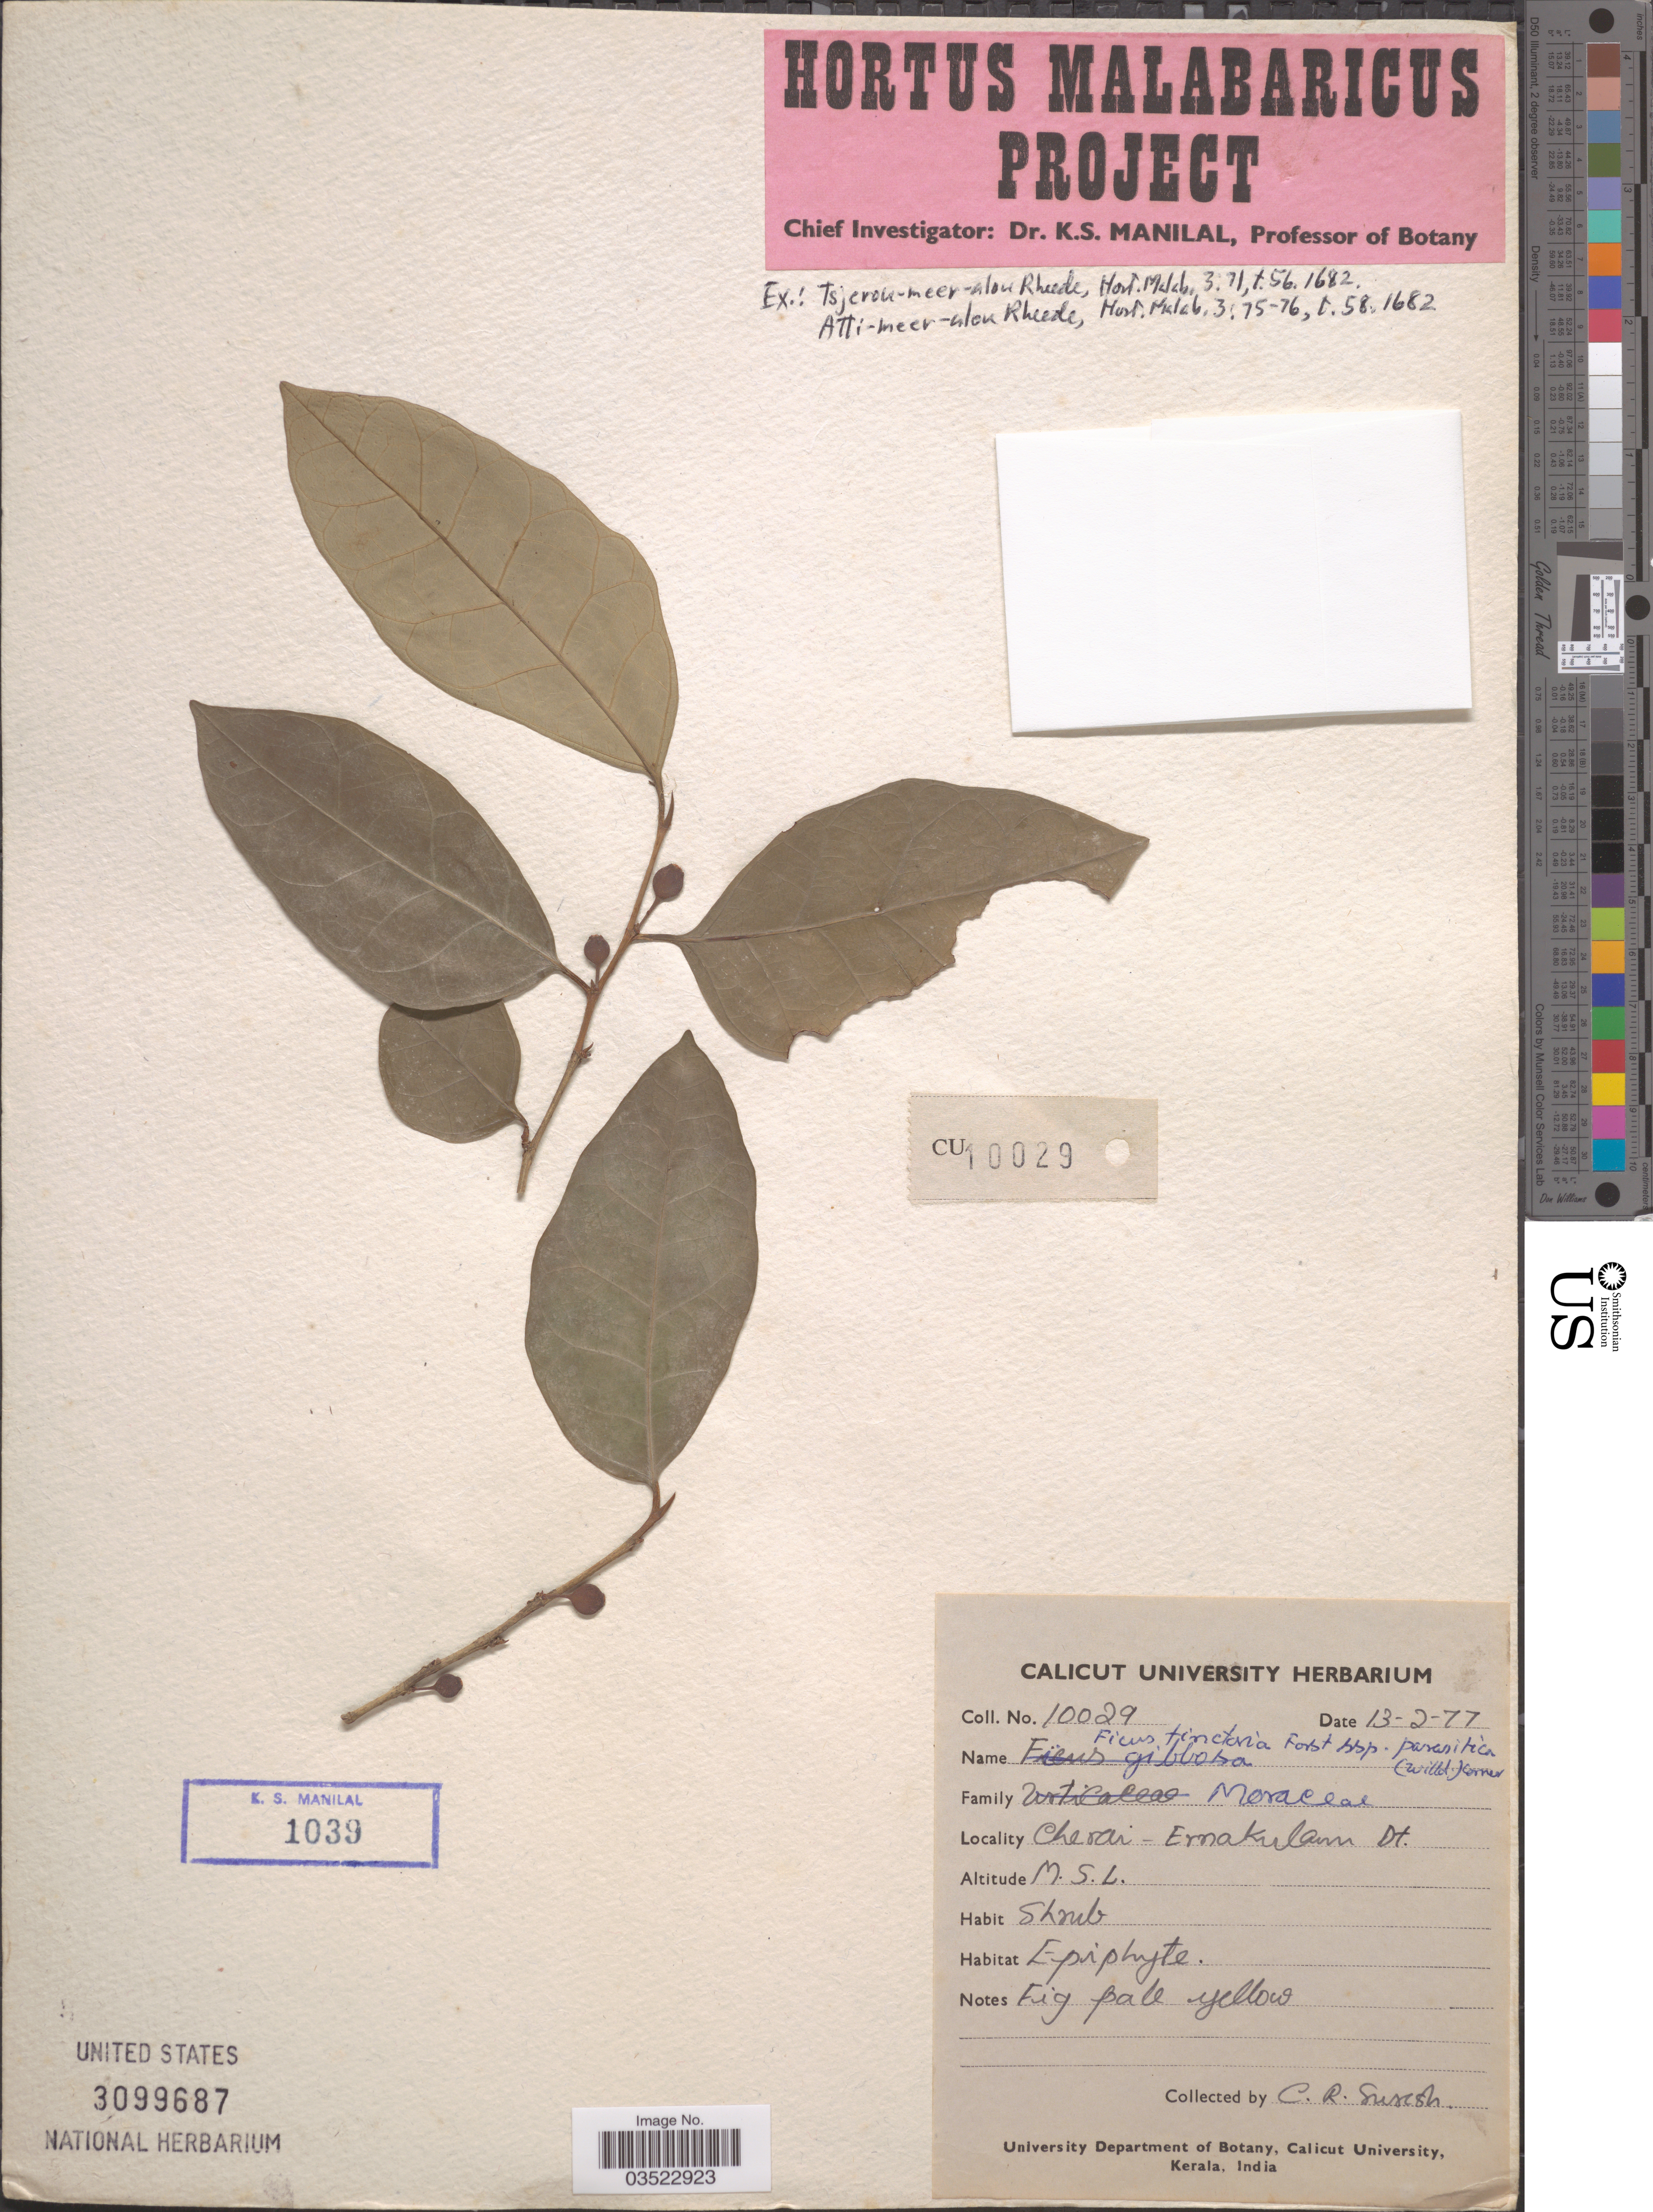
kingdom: Plantae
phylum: Tracheophyta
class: Magnoliopsida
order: Rosales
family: Moraceae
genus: Ficus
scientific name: Ficus tinctoria subsp. parasitica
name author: (J. Koenig ex Willd.) Corner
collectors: C. Suresh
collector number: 10029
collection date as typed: Transcribed d/m/y: 13/2/77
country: India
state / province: Kerala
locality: Cherai - Ernakulam Dt.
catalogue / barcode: US 3099687